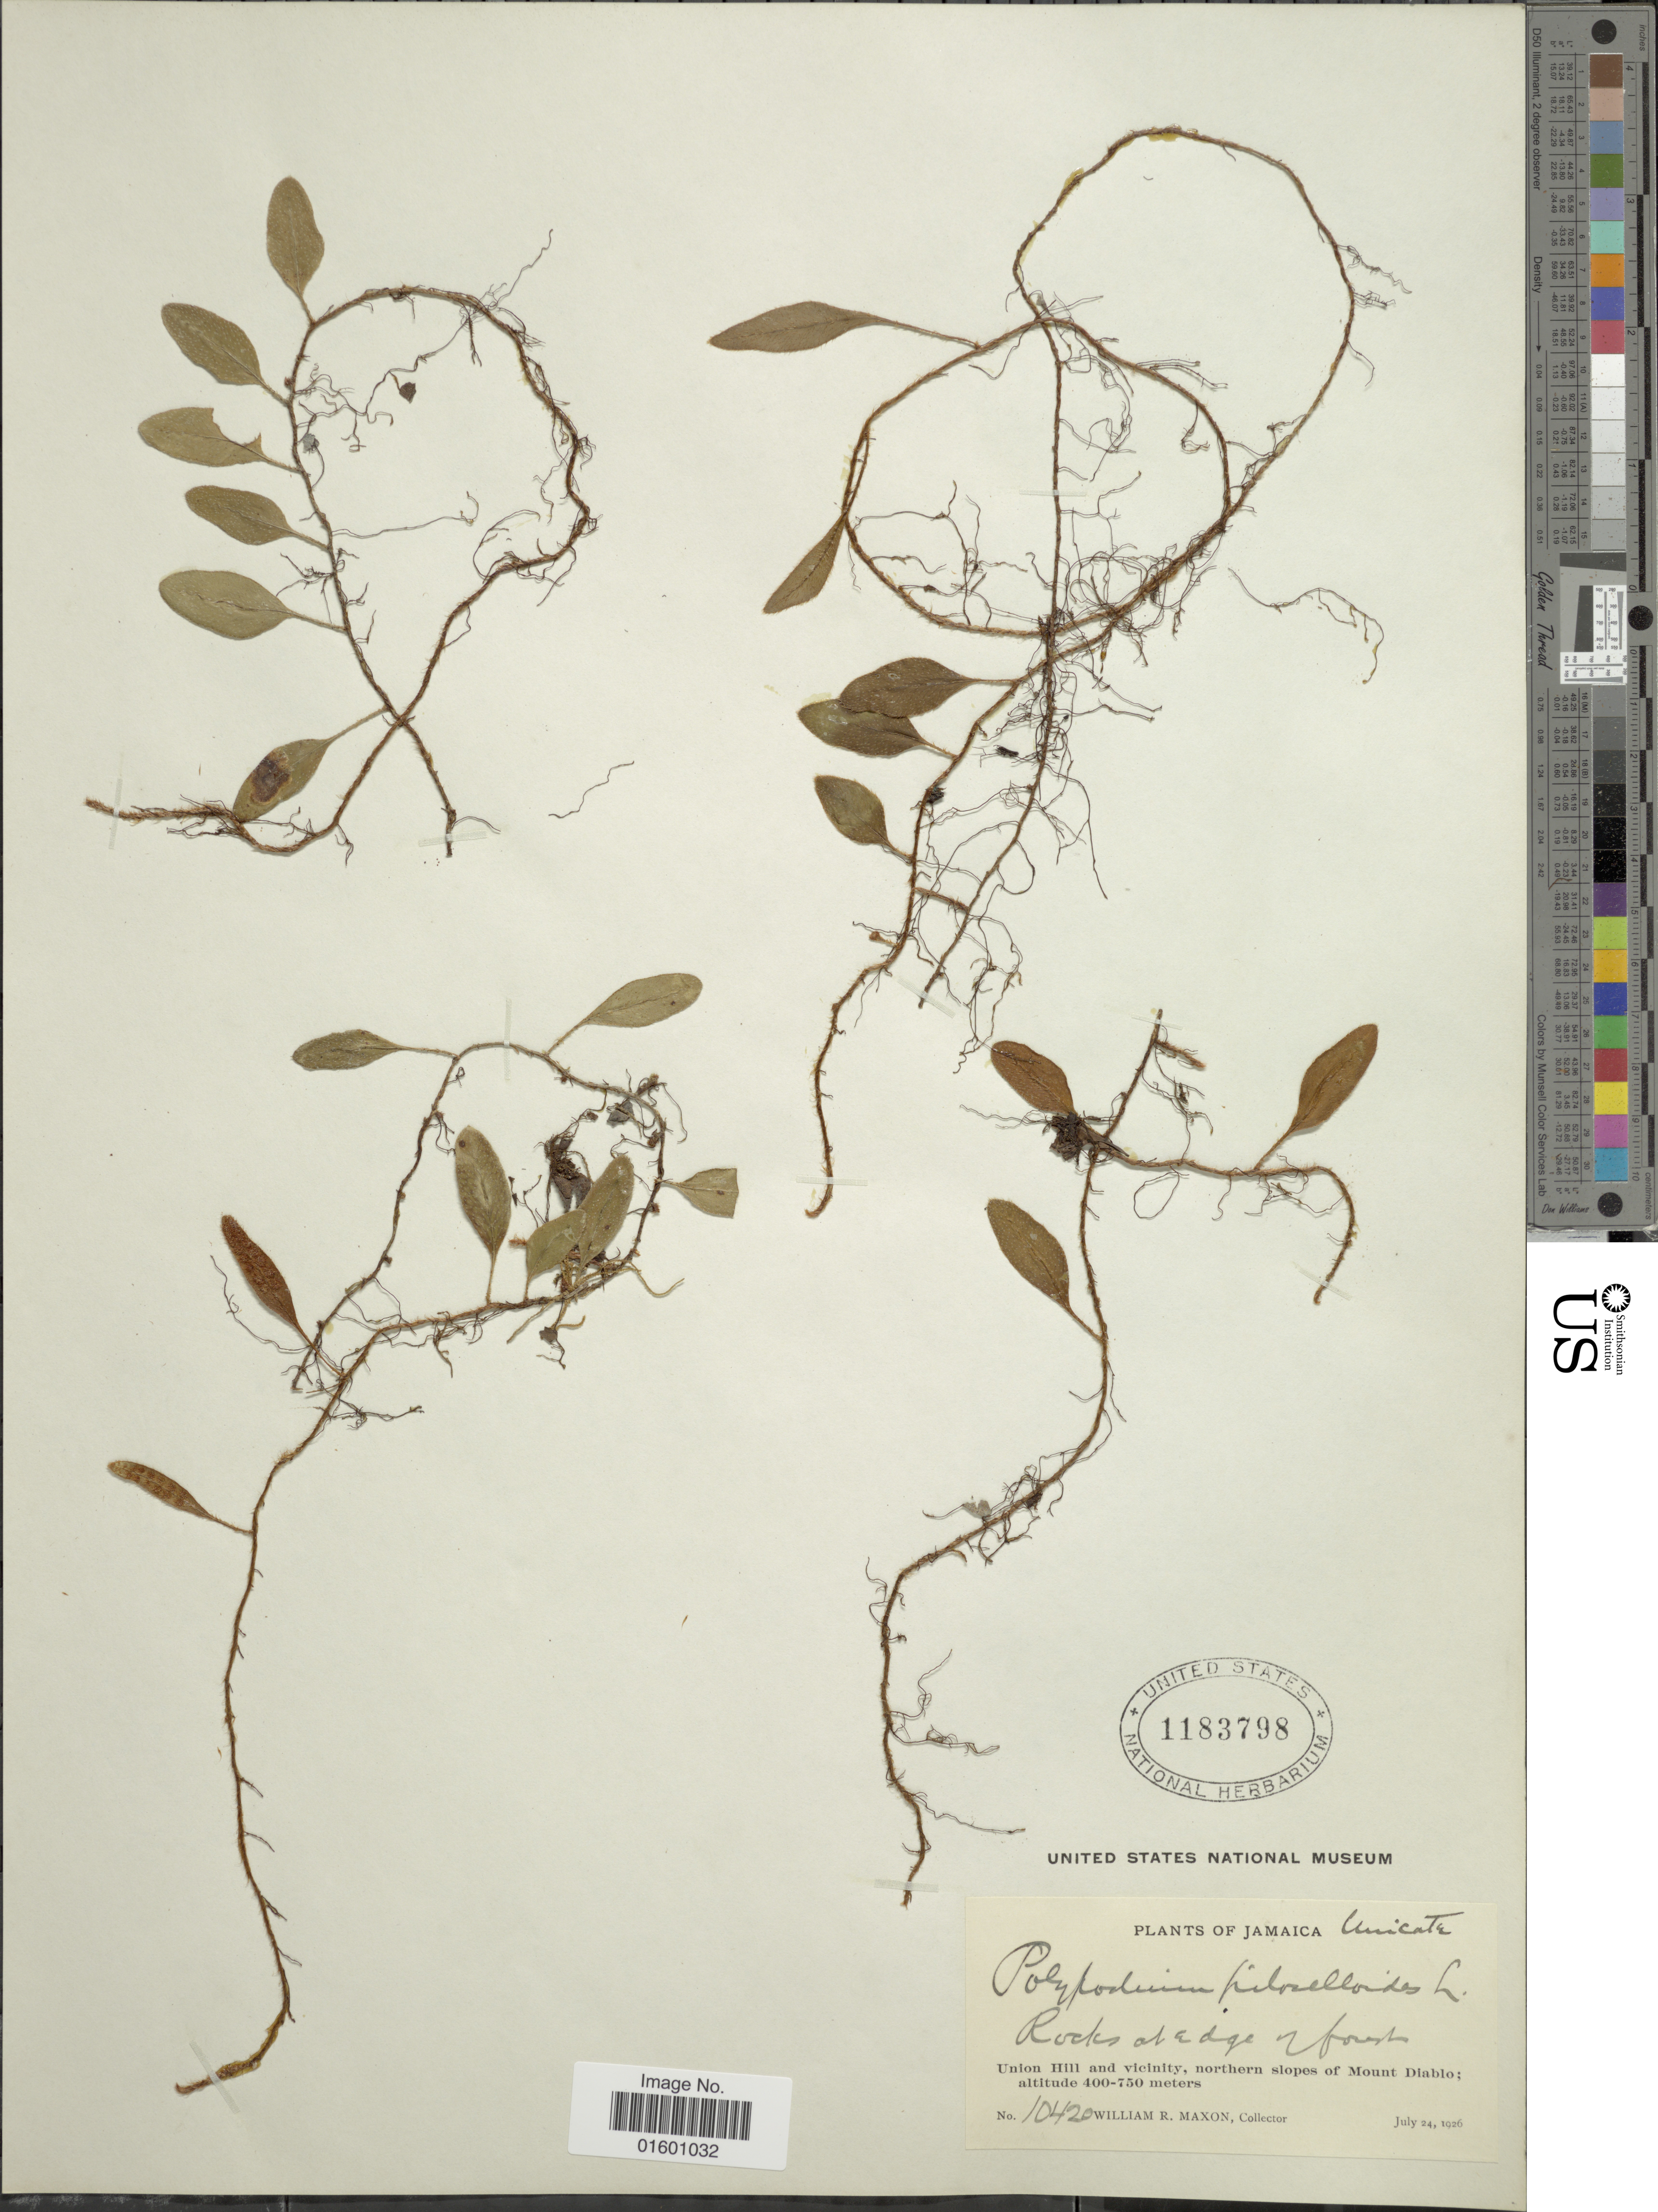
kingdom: Plantae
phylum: Tracheophyta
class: Polypodiopsida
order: Polypodiales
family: Polypodiaceae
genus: Microgramma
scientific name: Microgramma piloselloides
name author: (L.) Copel.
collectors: W. R. Maxon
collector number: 10420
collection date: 1926-07-24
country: Jamaica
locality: Union Hill and vicinity, northern slopes of Mount Diablo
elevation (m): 400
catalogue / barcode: US 1183798